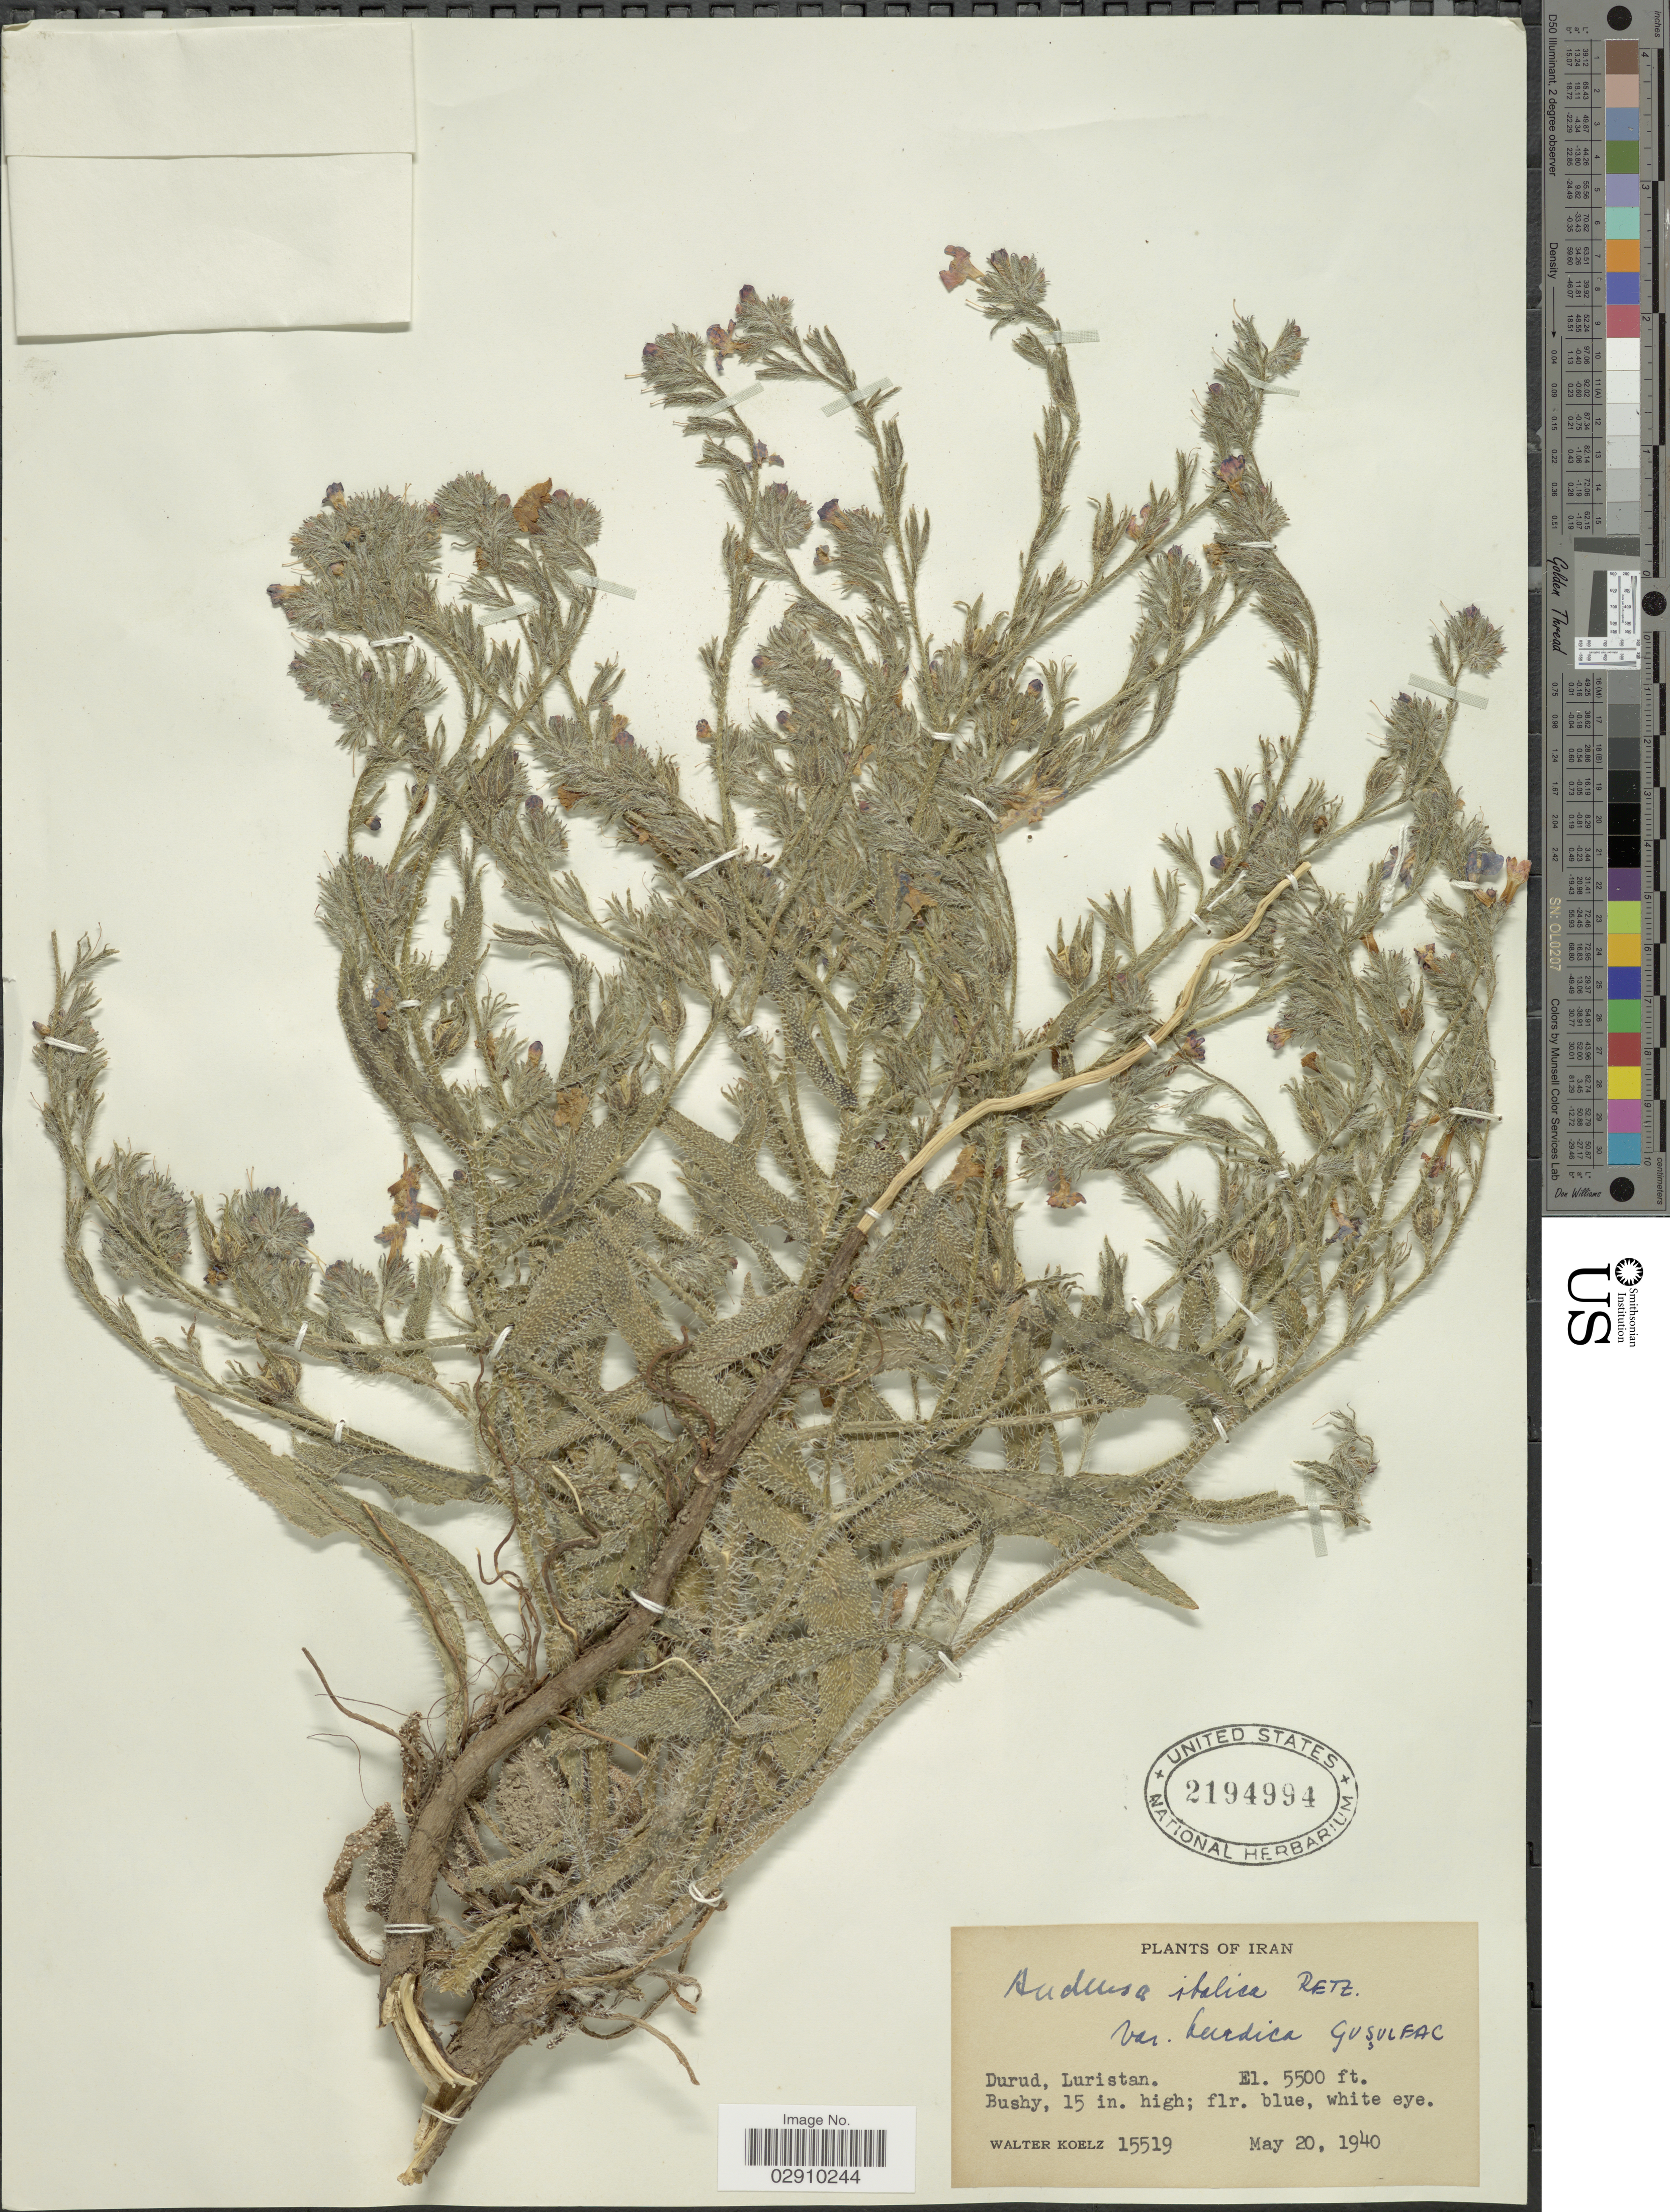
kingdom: Plantae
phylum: Tracheophyta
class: Magnoliopsida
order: Boraginales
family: Boraginaceae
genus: Anchusa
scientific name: Anchusa italica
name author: Retz.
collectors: W. N. Koelz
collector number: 15519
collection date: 1940-05-20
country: Iran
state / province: Lorestan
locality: Durud, Luristan.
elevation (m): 1676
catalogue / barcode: US 2194994